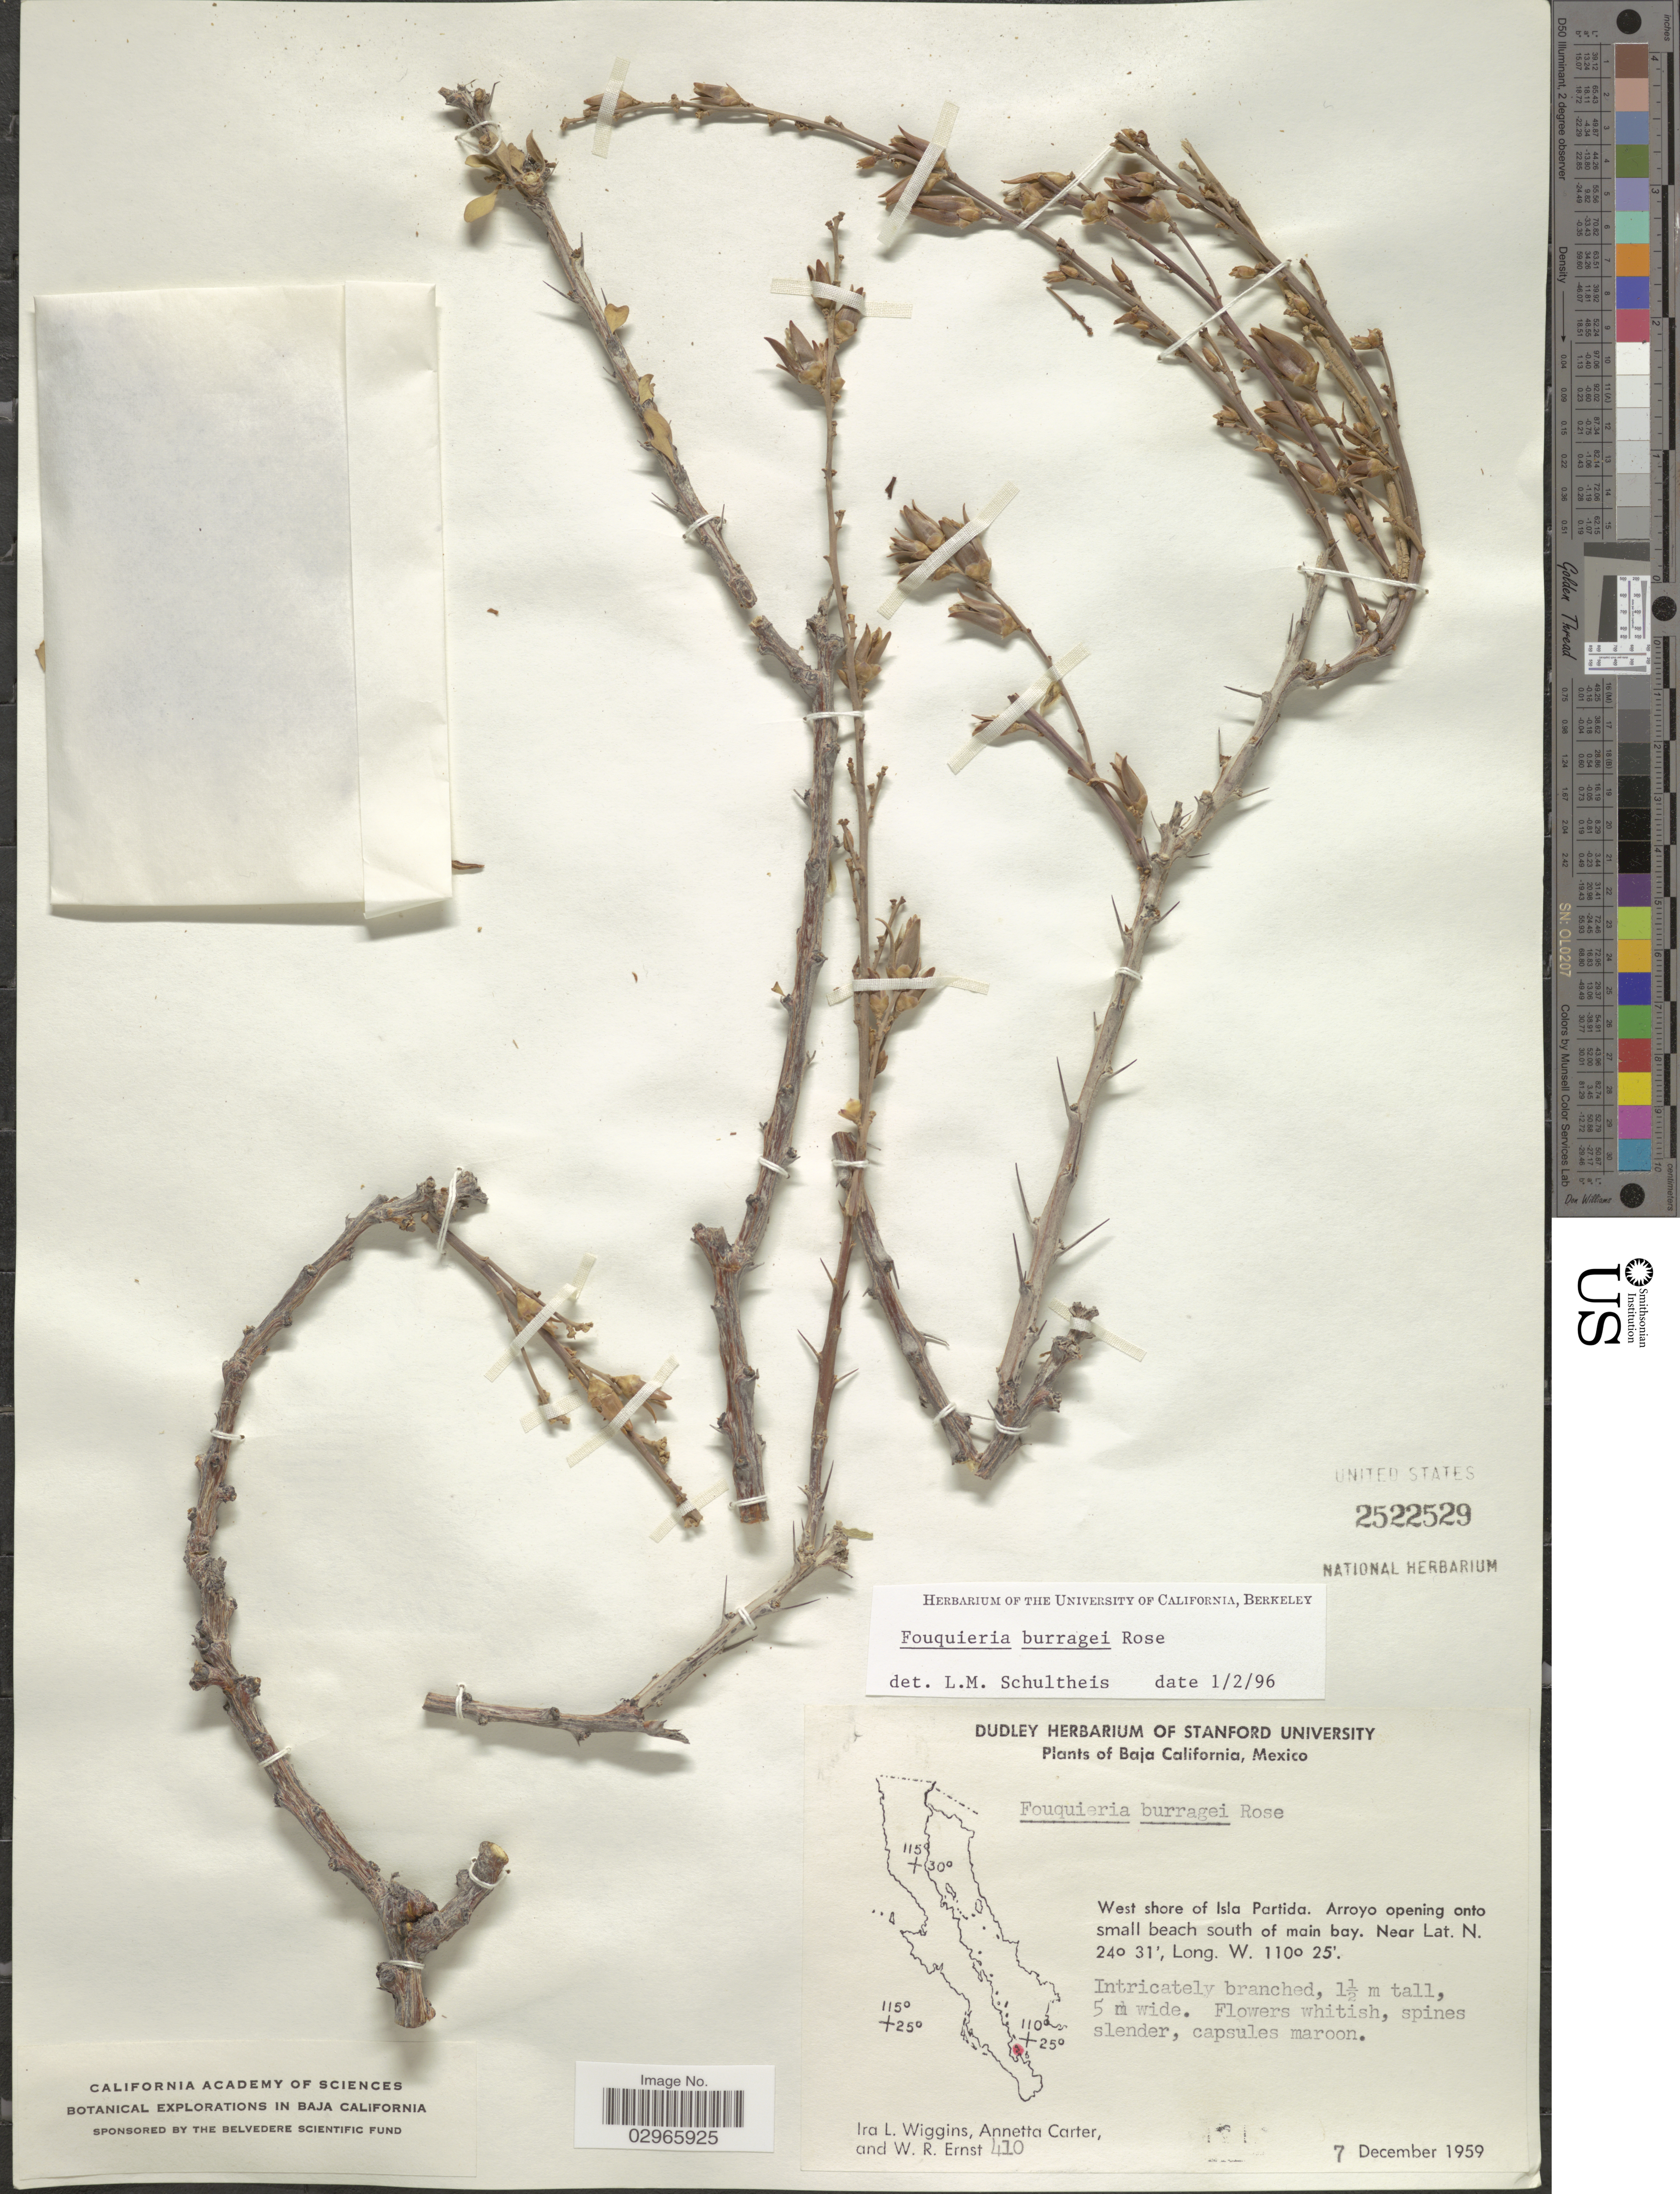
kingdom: Plantae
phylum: Tracheophyta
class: Magnoliopsida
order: Ericales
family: Fouquieriaceae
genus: Fouquieria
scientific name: Fouquieria burragei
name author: Rose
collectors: I. L. Wiggins, A. Carter & W. R. Ernst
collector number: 410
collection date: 1959-12-07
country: Mexico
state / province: Baja California Sur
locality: West shore of Isla Partida. Arroyo opening onto small beach south of main bay.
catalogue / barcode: US 2522529